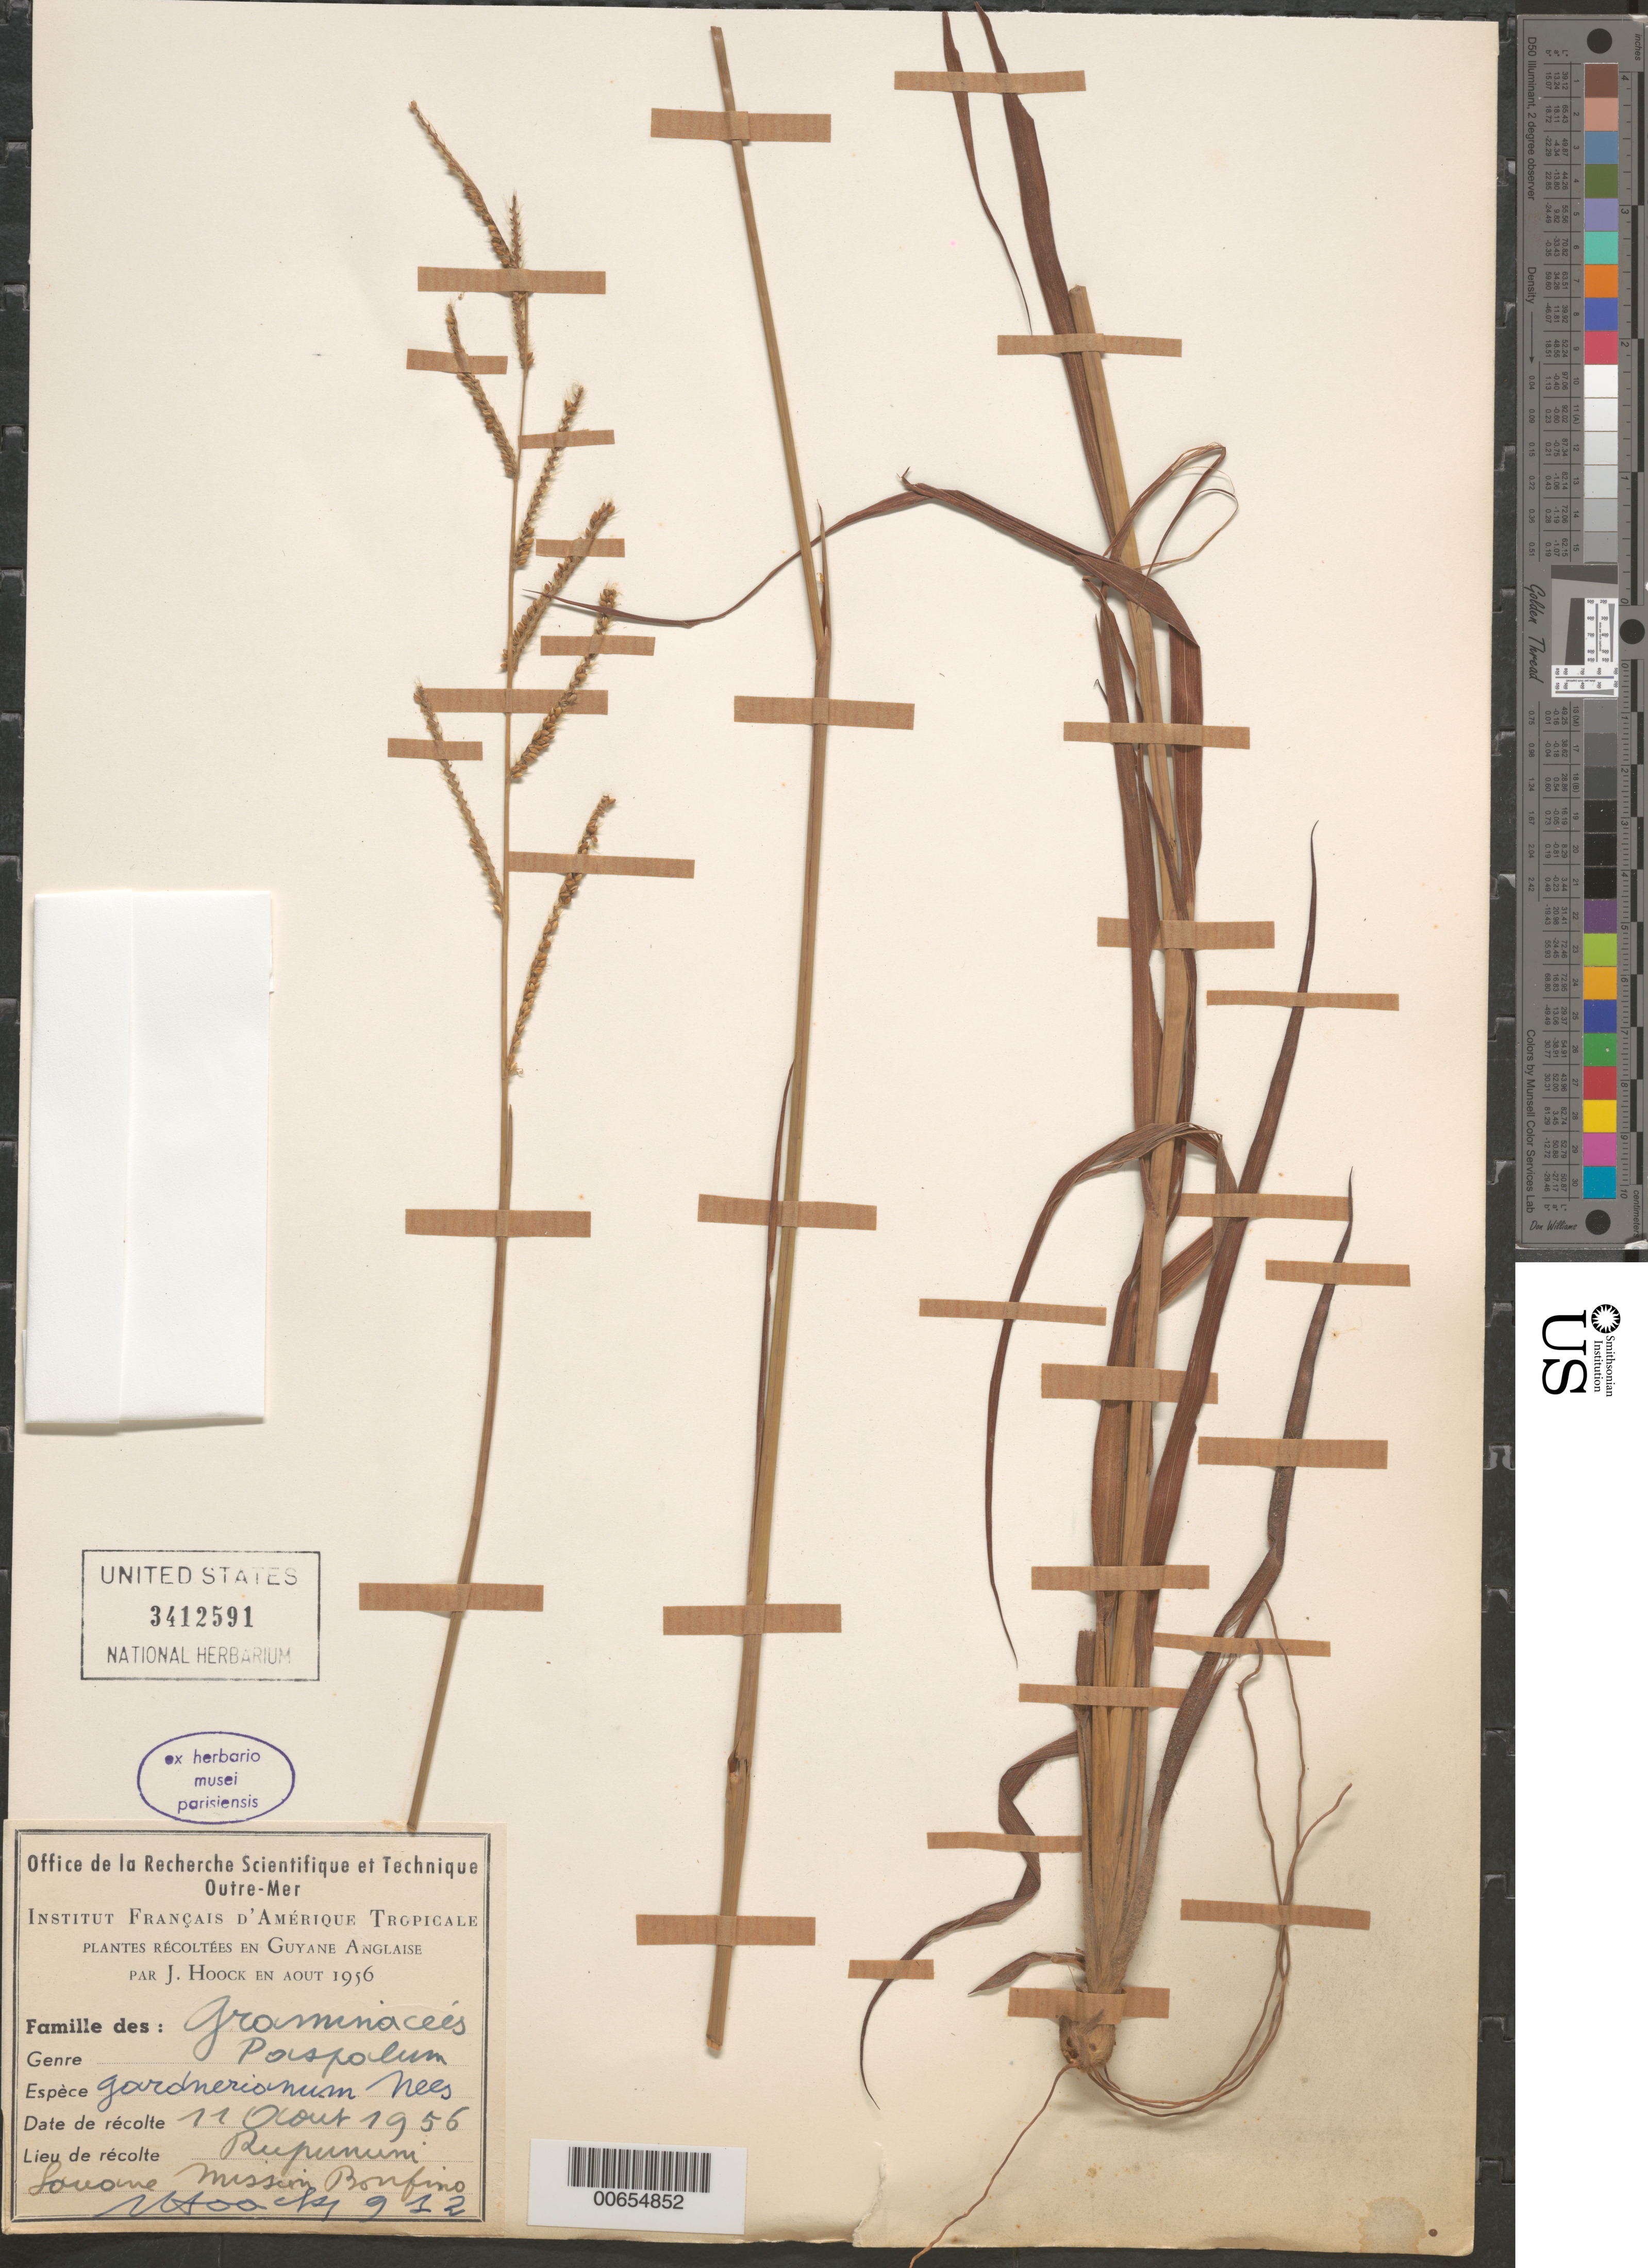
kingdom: Plantae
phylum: Tracheophyta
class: Liliopsida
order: Poales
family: Poaceae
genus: Paspalum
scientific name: Paspalum gardnerianum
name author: Nees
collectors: J. Hoock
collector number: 912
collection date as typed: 11-Aug-56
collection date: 1956-08-11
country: Guyana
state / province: U. Takutu-U. Essequibo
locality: Rupununi, Savane Mission Bonfino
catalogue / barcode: US 3412591